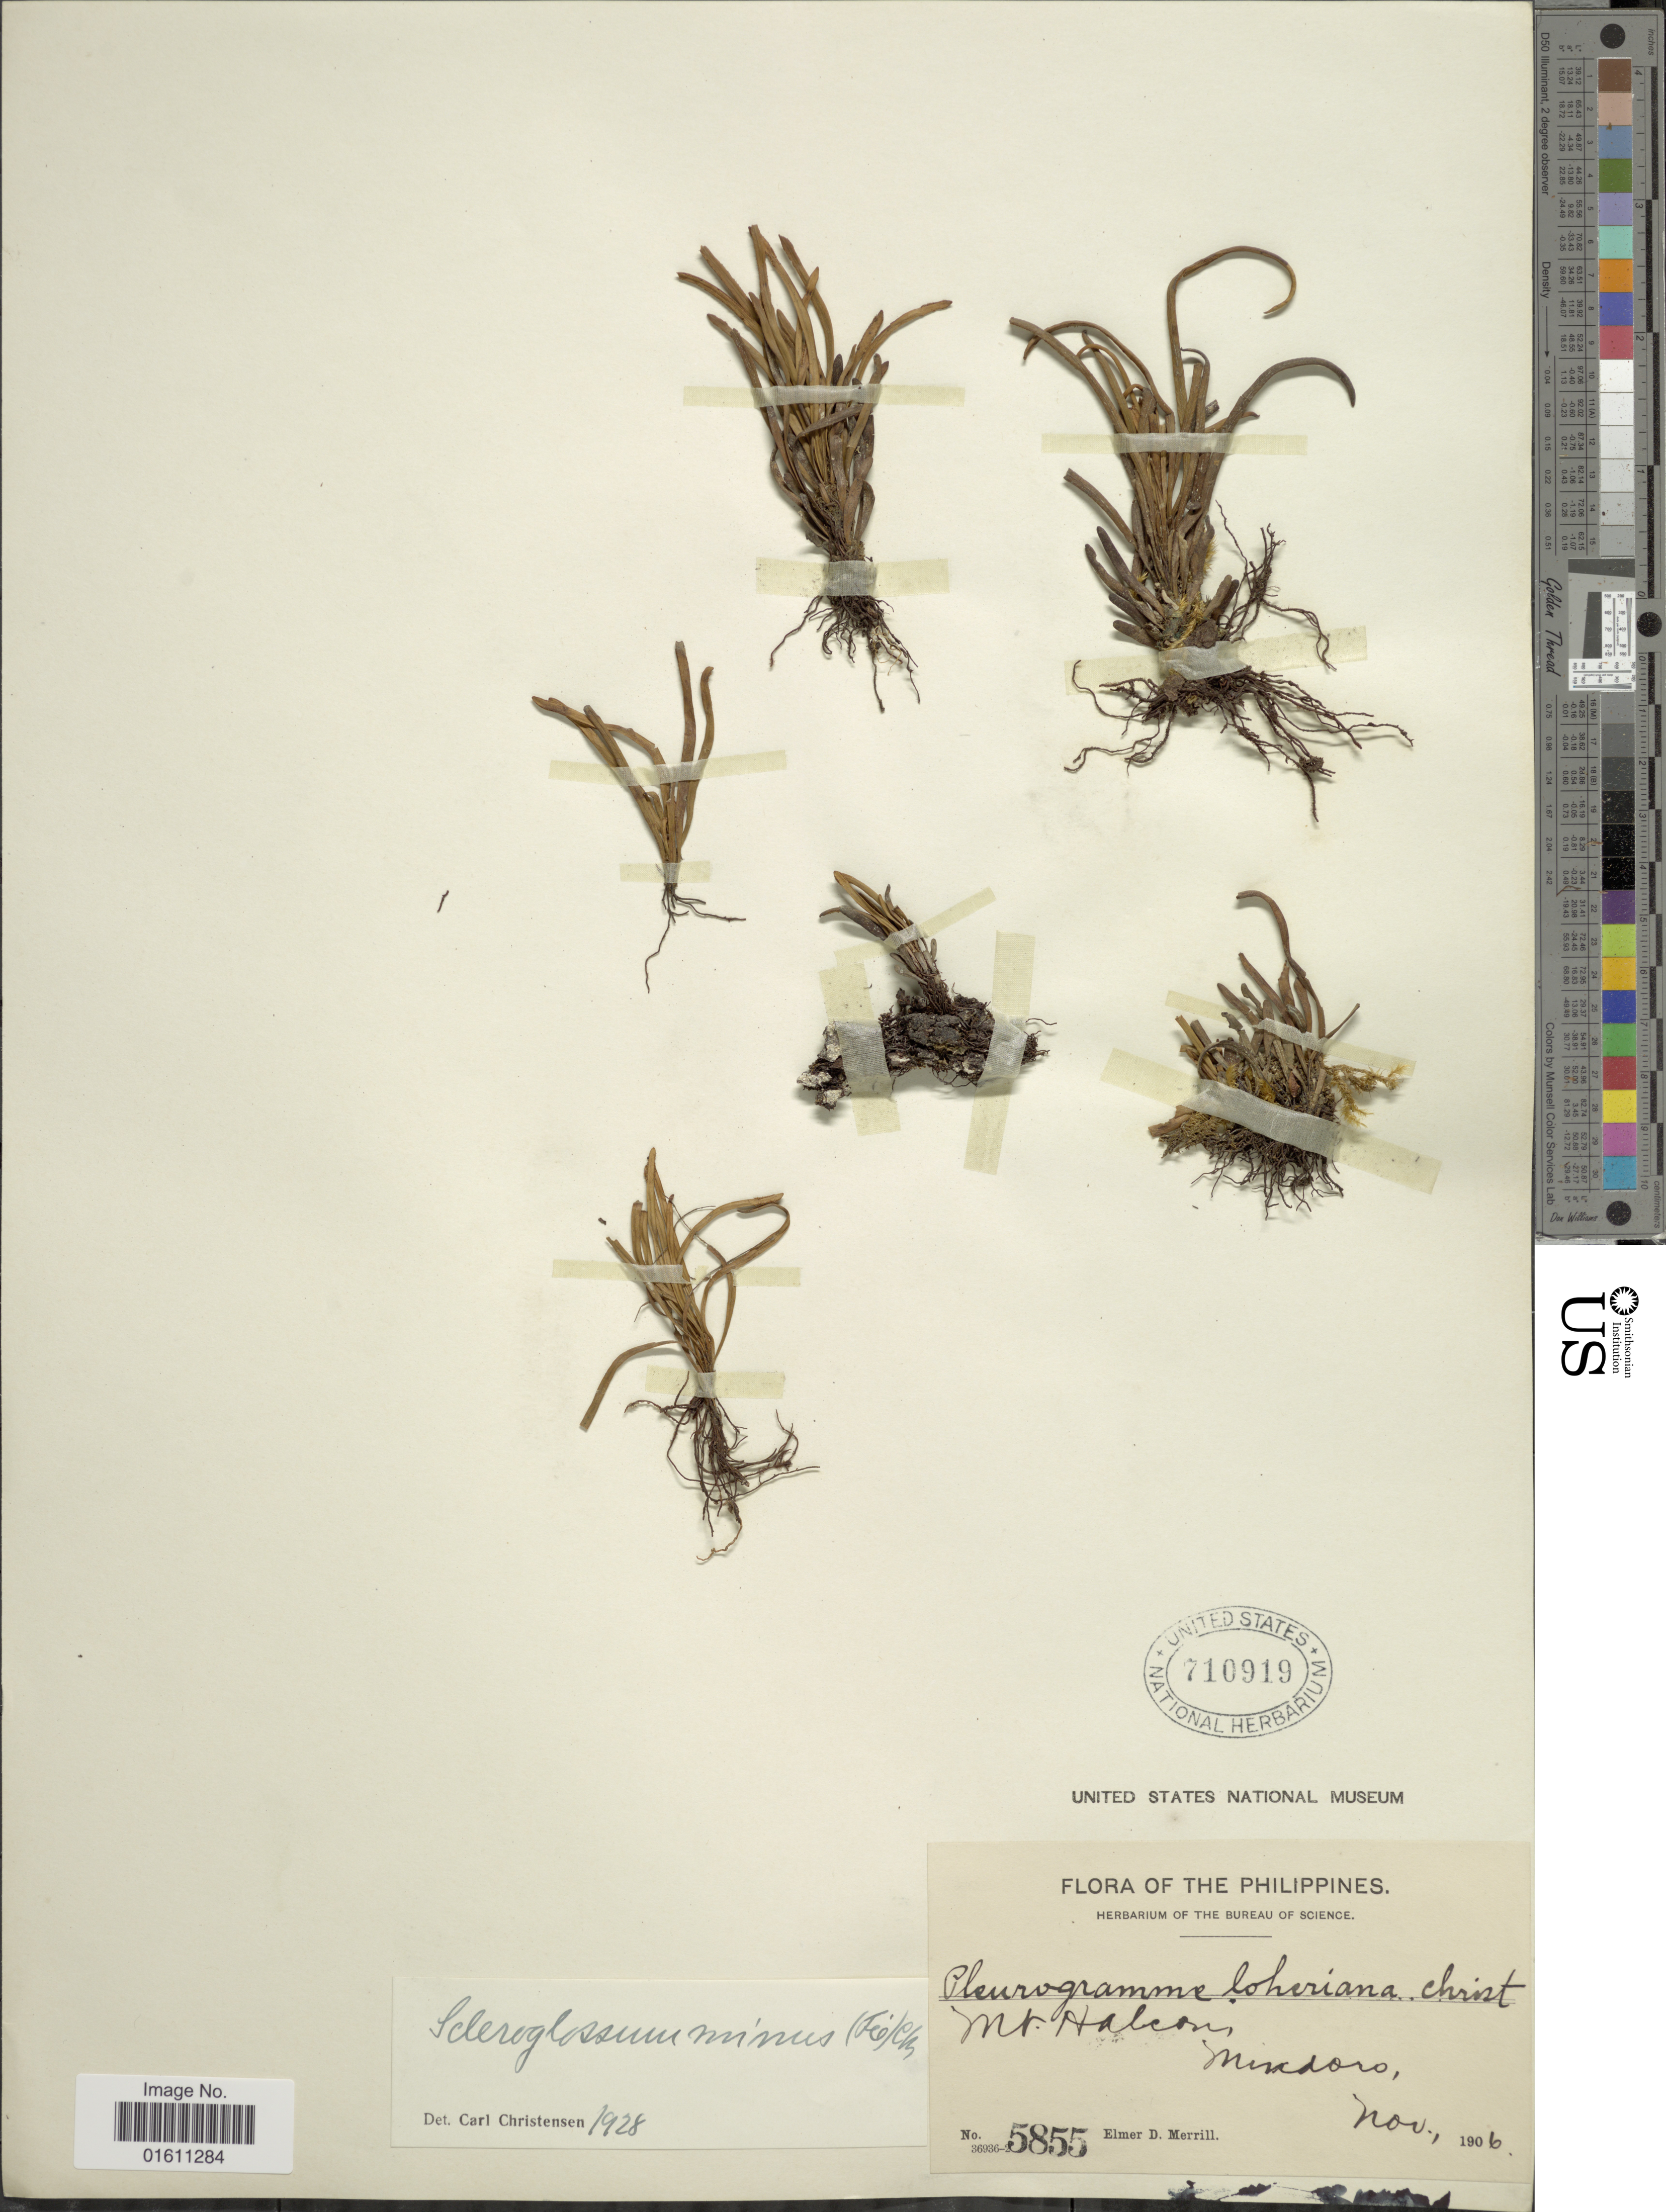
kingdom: Plantae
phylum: Tracheophyta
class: Polypodiopsida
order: Polypodiales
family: Polypodiaceae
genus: Scleroglossum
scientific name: Scleroglossum minus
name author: (Fée) C. Chr.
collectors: E. D. Merrill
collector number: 5855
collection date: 1906-11-01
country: Philippines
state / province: Mimaropa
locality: The Philippines, Mt. Halcon, Mindoro.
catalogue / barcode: US 710919